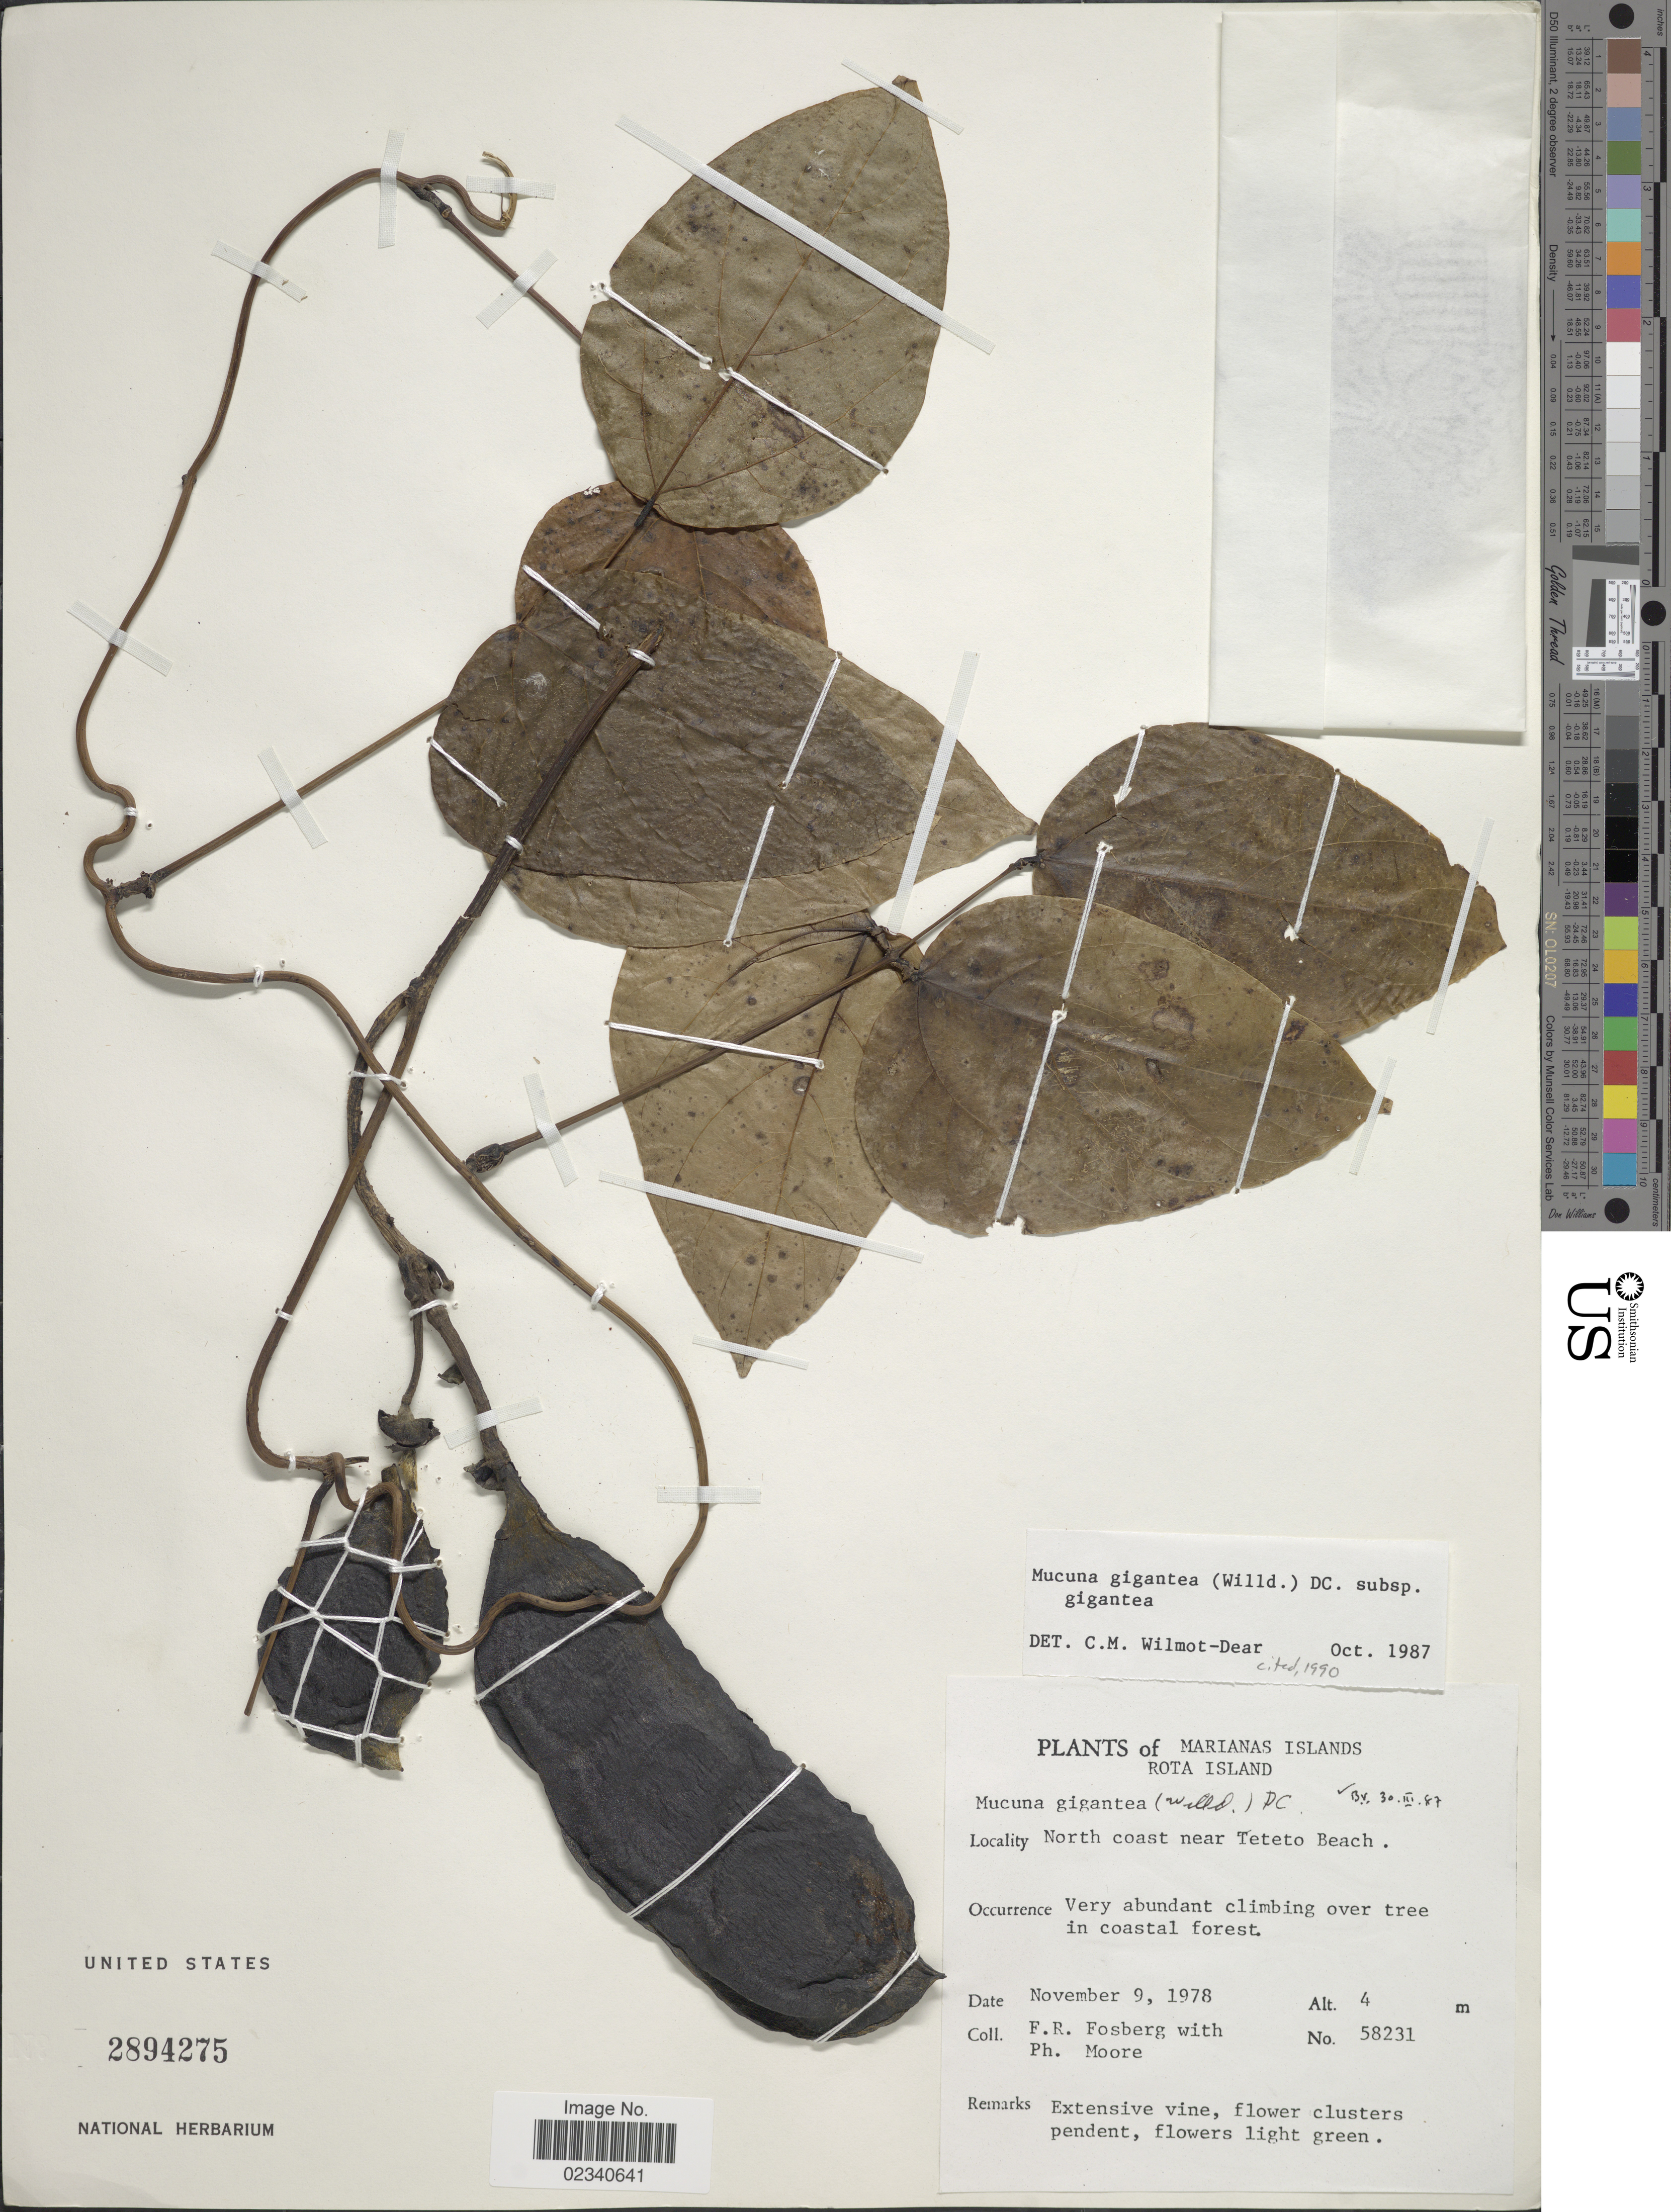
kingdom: Plantae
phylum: Tracheophyta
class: Magnoliopsida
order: Fabales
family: Fabaceae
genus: Mucuna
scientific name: Mucuna gigantea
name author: (Willd.) DC.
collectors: F. R. Fosberg & P. Moore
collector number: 58231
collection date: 1978-11-09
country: Northern Mariana Islands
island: Rota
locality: Rota Island. North coast near Teteto Beach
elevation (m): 4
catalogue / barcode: US 2894275